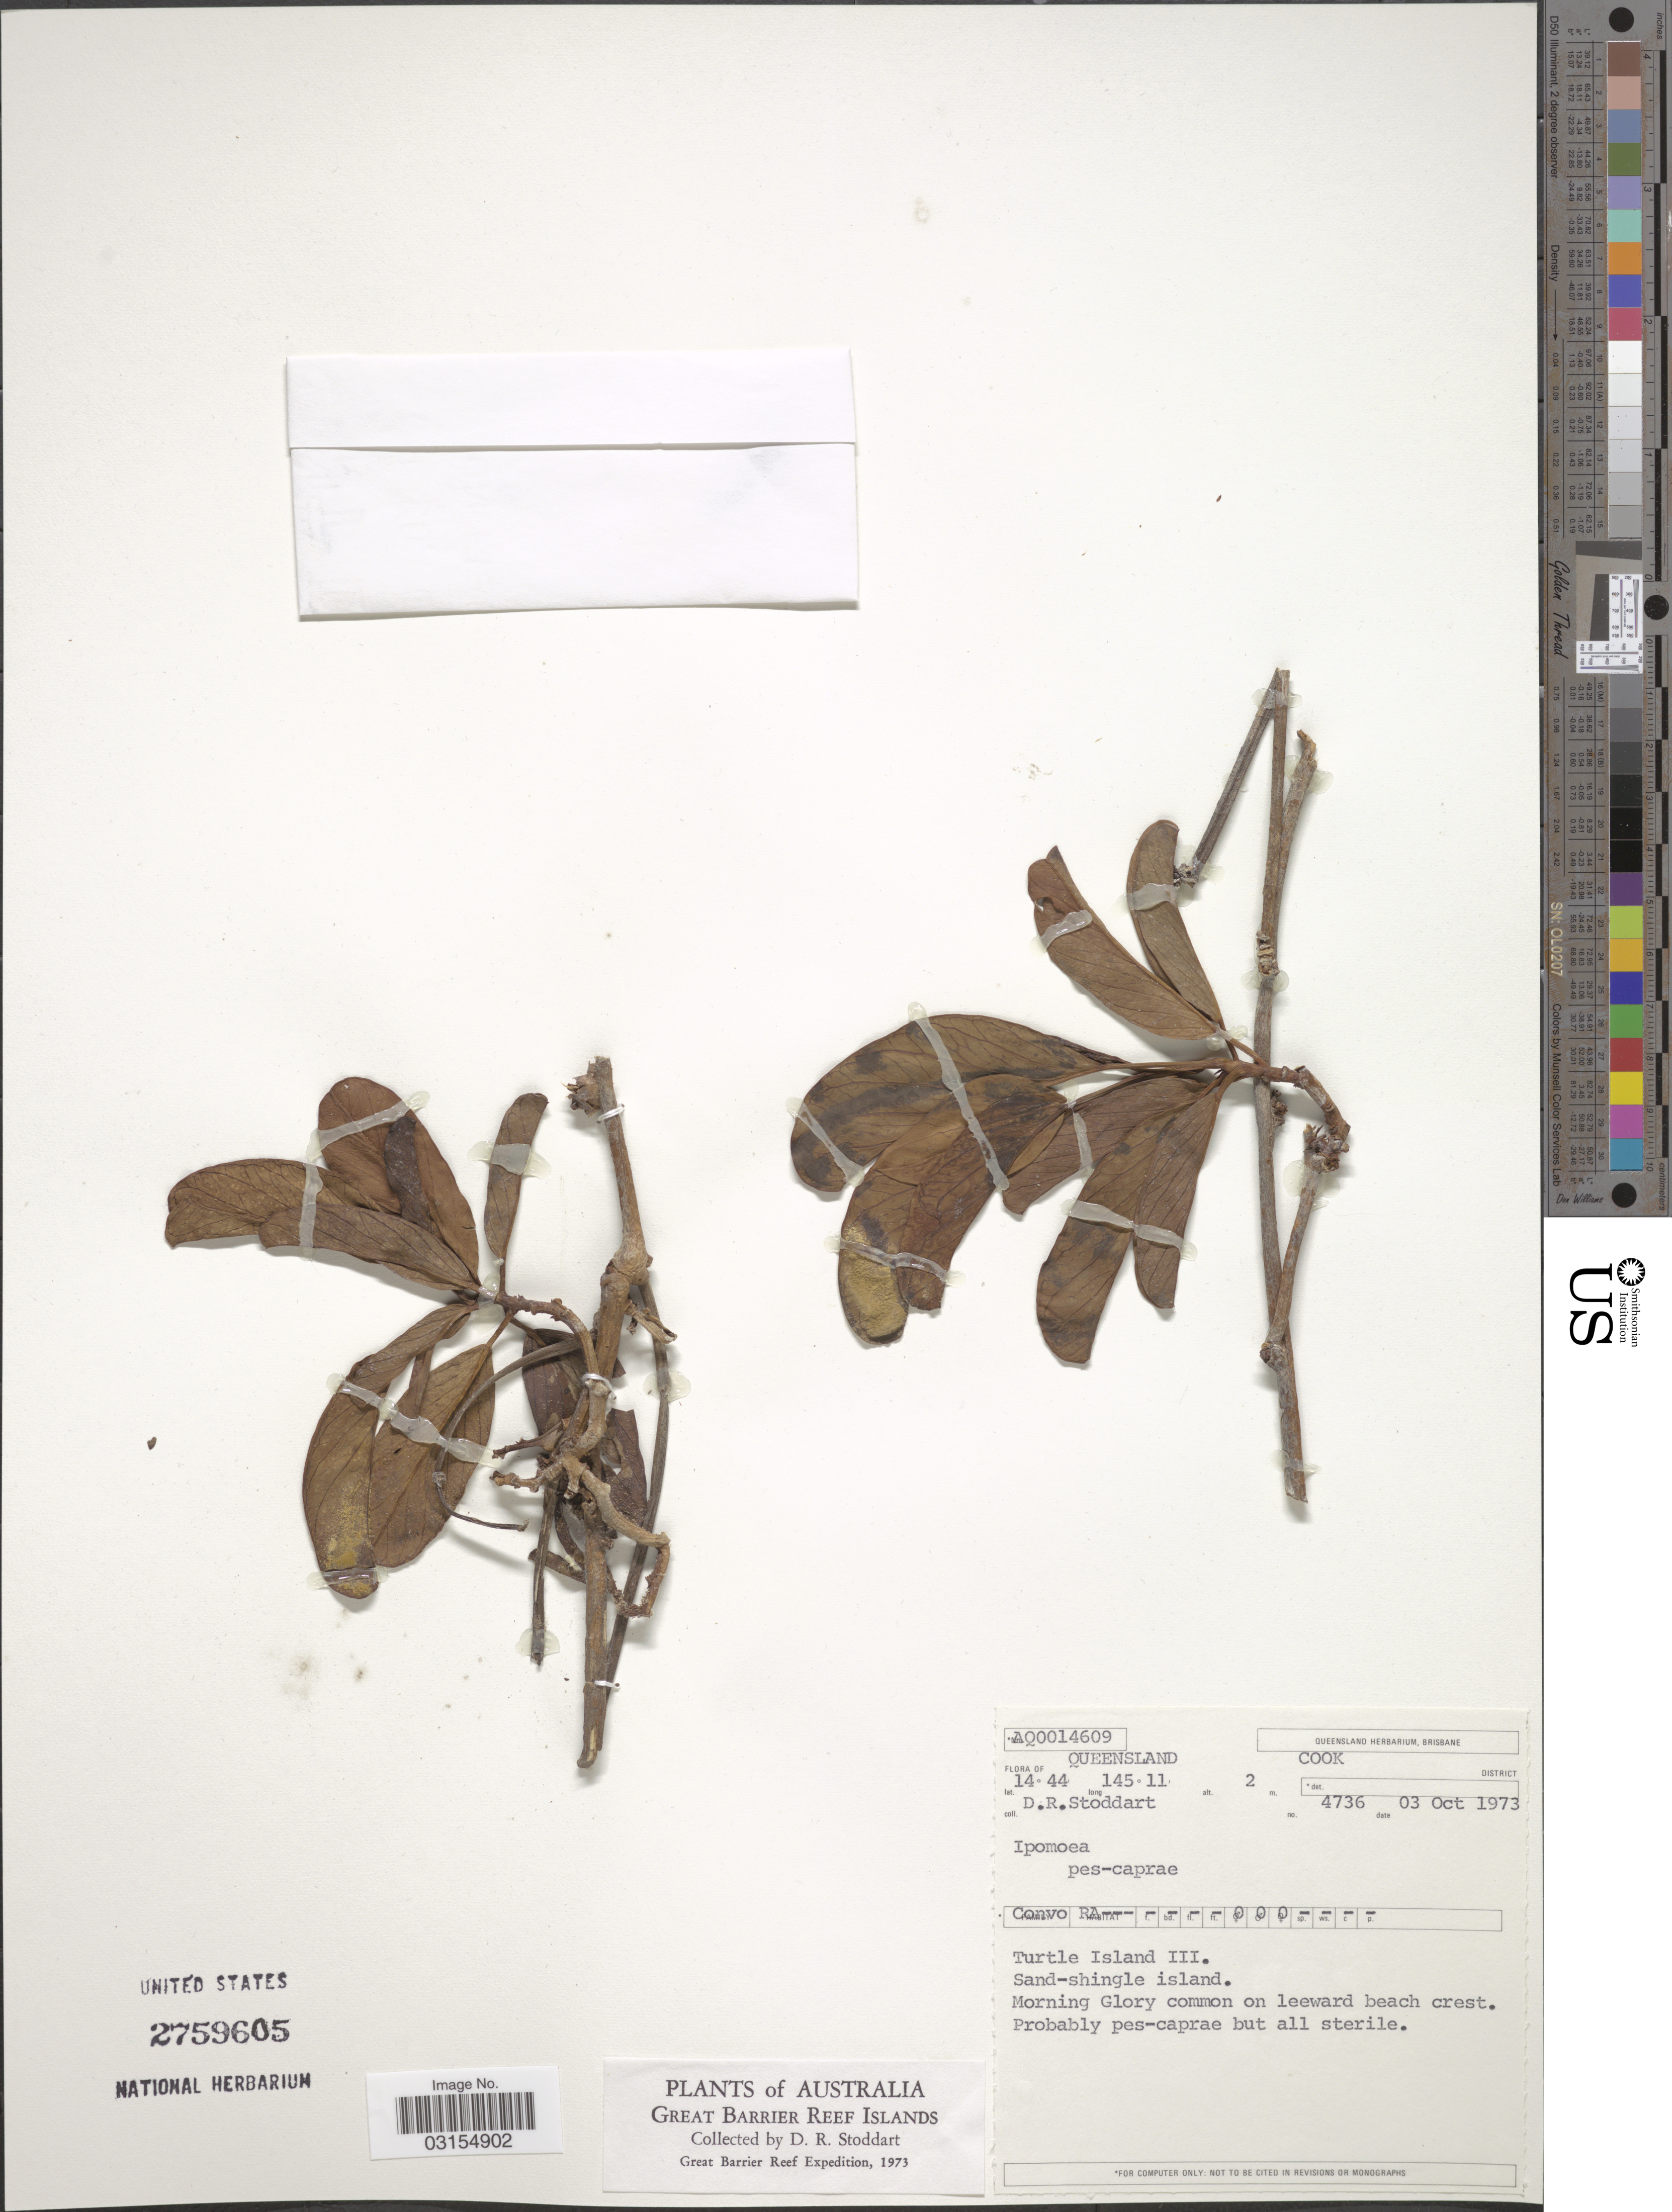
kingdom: Plantae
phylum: Tracheophyta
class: Magnoliopsida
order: Solanales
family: Convolvulaceae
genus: Ipomoea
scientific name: Ipomoea pes-caprae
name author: (L.) R. Br.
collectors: D. R. Stoddart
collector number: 4736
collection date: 1973-10-03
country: Australia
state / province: Queensland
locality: Great Barrier Reef Islands. Cook District. Turtle Island III. Sand-shingle island.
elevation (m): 2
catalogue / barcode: US 2759605